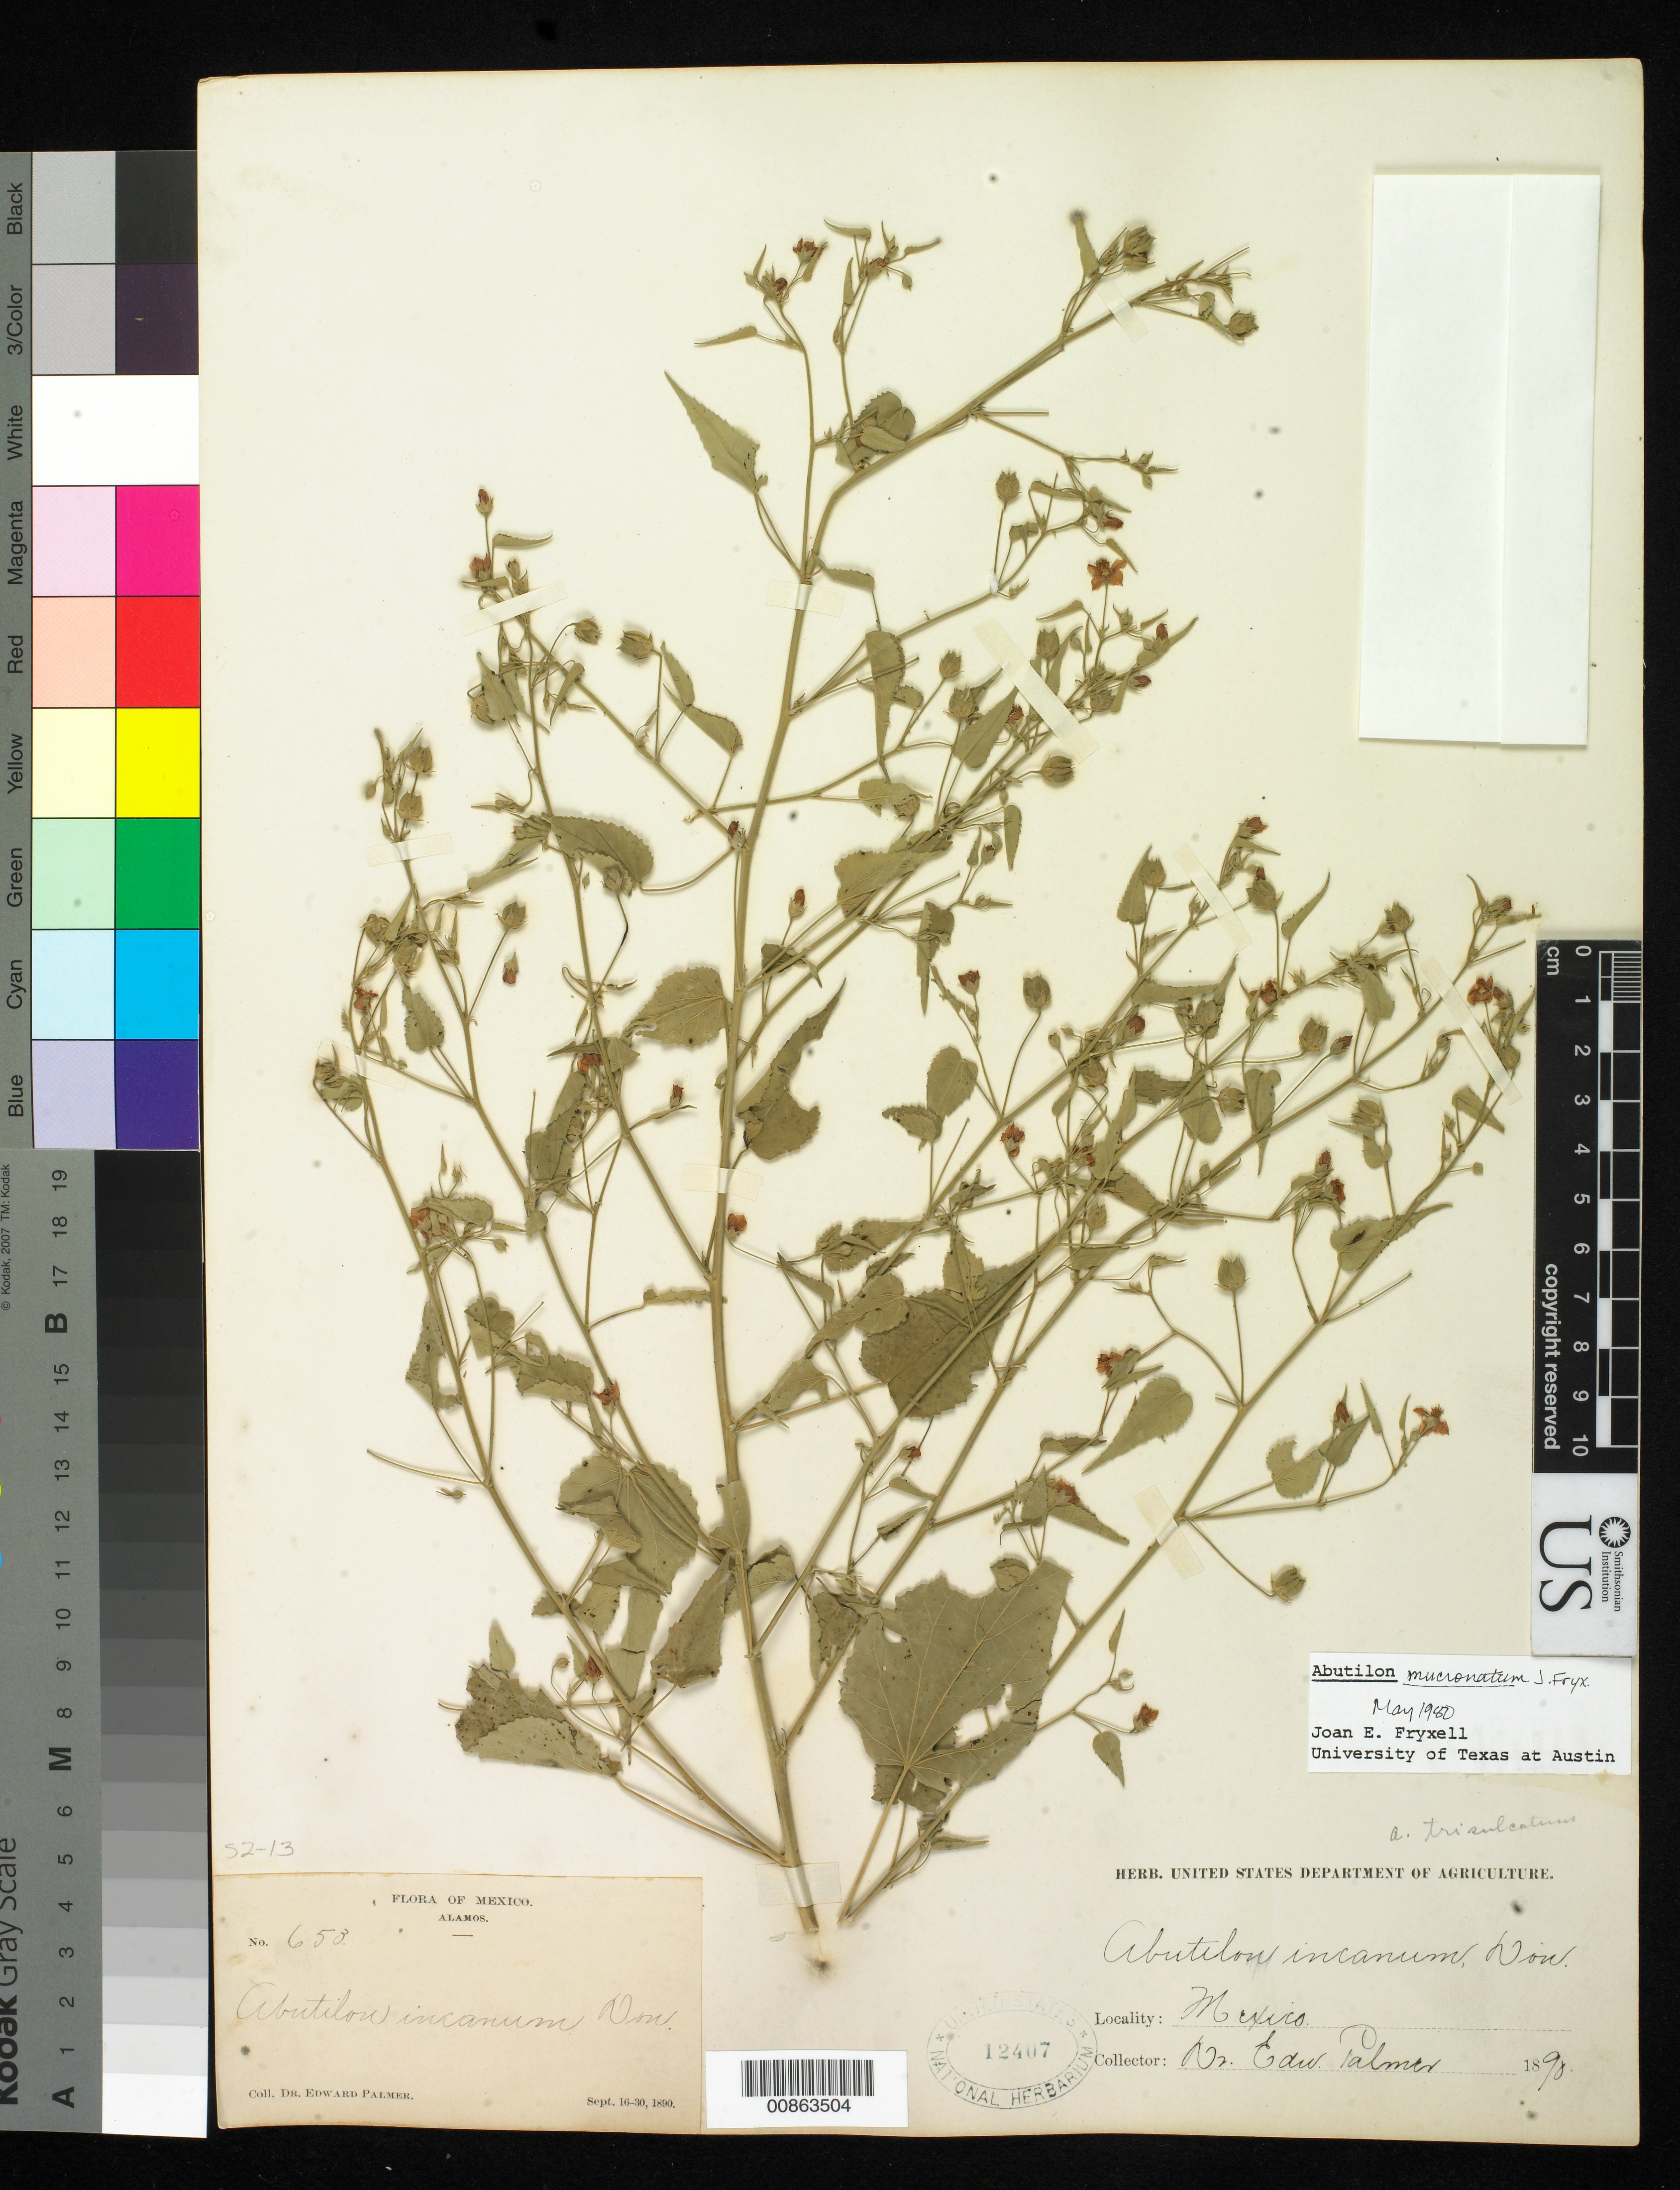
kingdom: Plantae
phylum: Tracheophyta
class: Magnoliopsida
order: Malvales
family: Malvaceae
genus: Abutilon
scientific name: Abutilon mucronatum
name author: J.E. Fryxell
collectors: E. Palmer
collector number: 653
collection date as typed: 16 Sep 1890 to 30 Sep 1890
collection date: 1890-09-16/1890-09-30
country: Mexico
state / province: Sonora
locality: Alamos, Sonora.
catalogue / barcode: US 12407